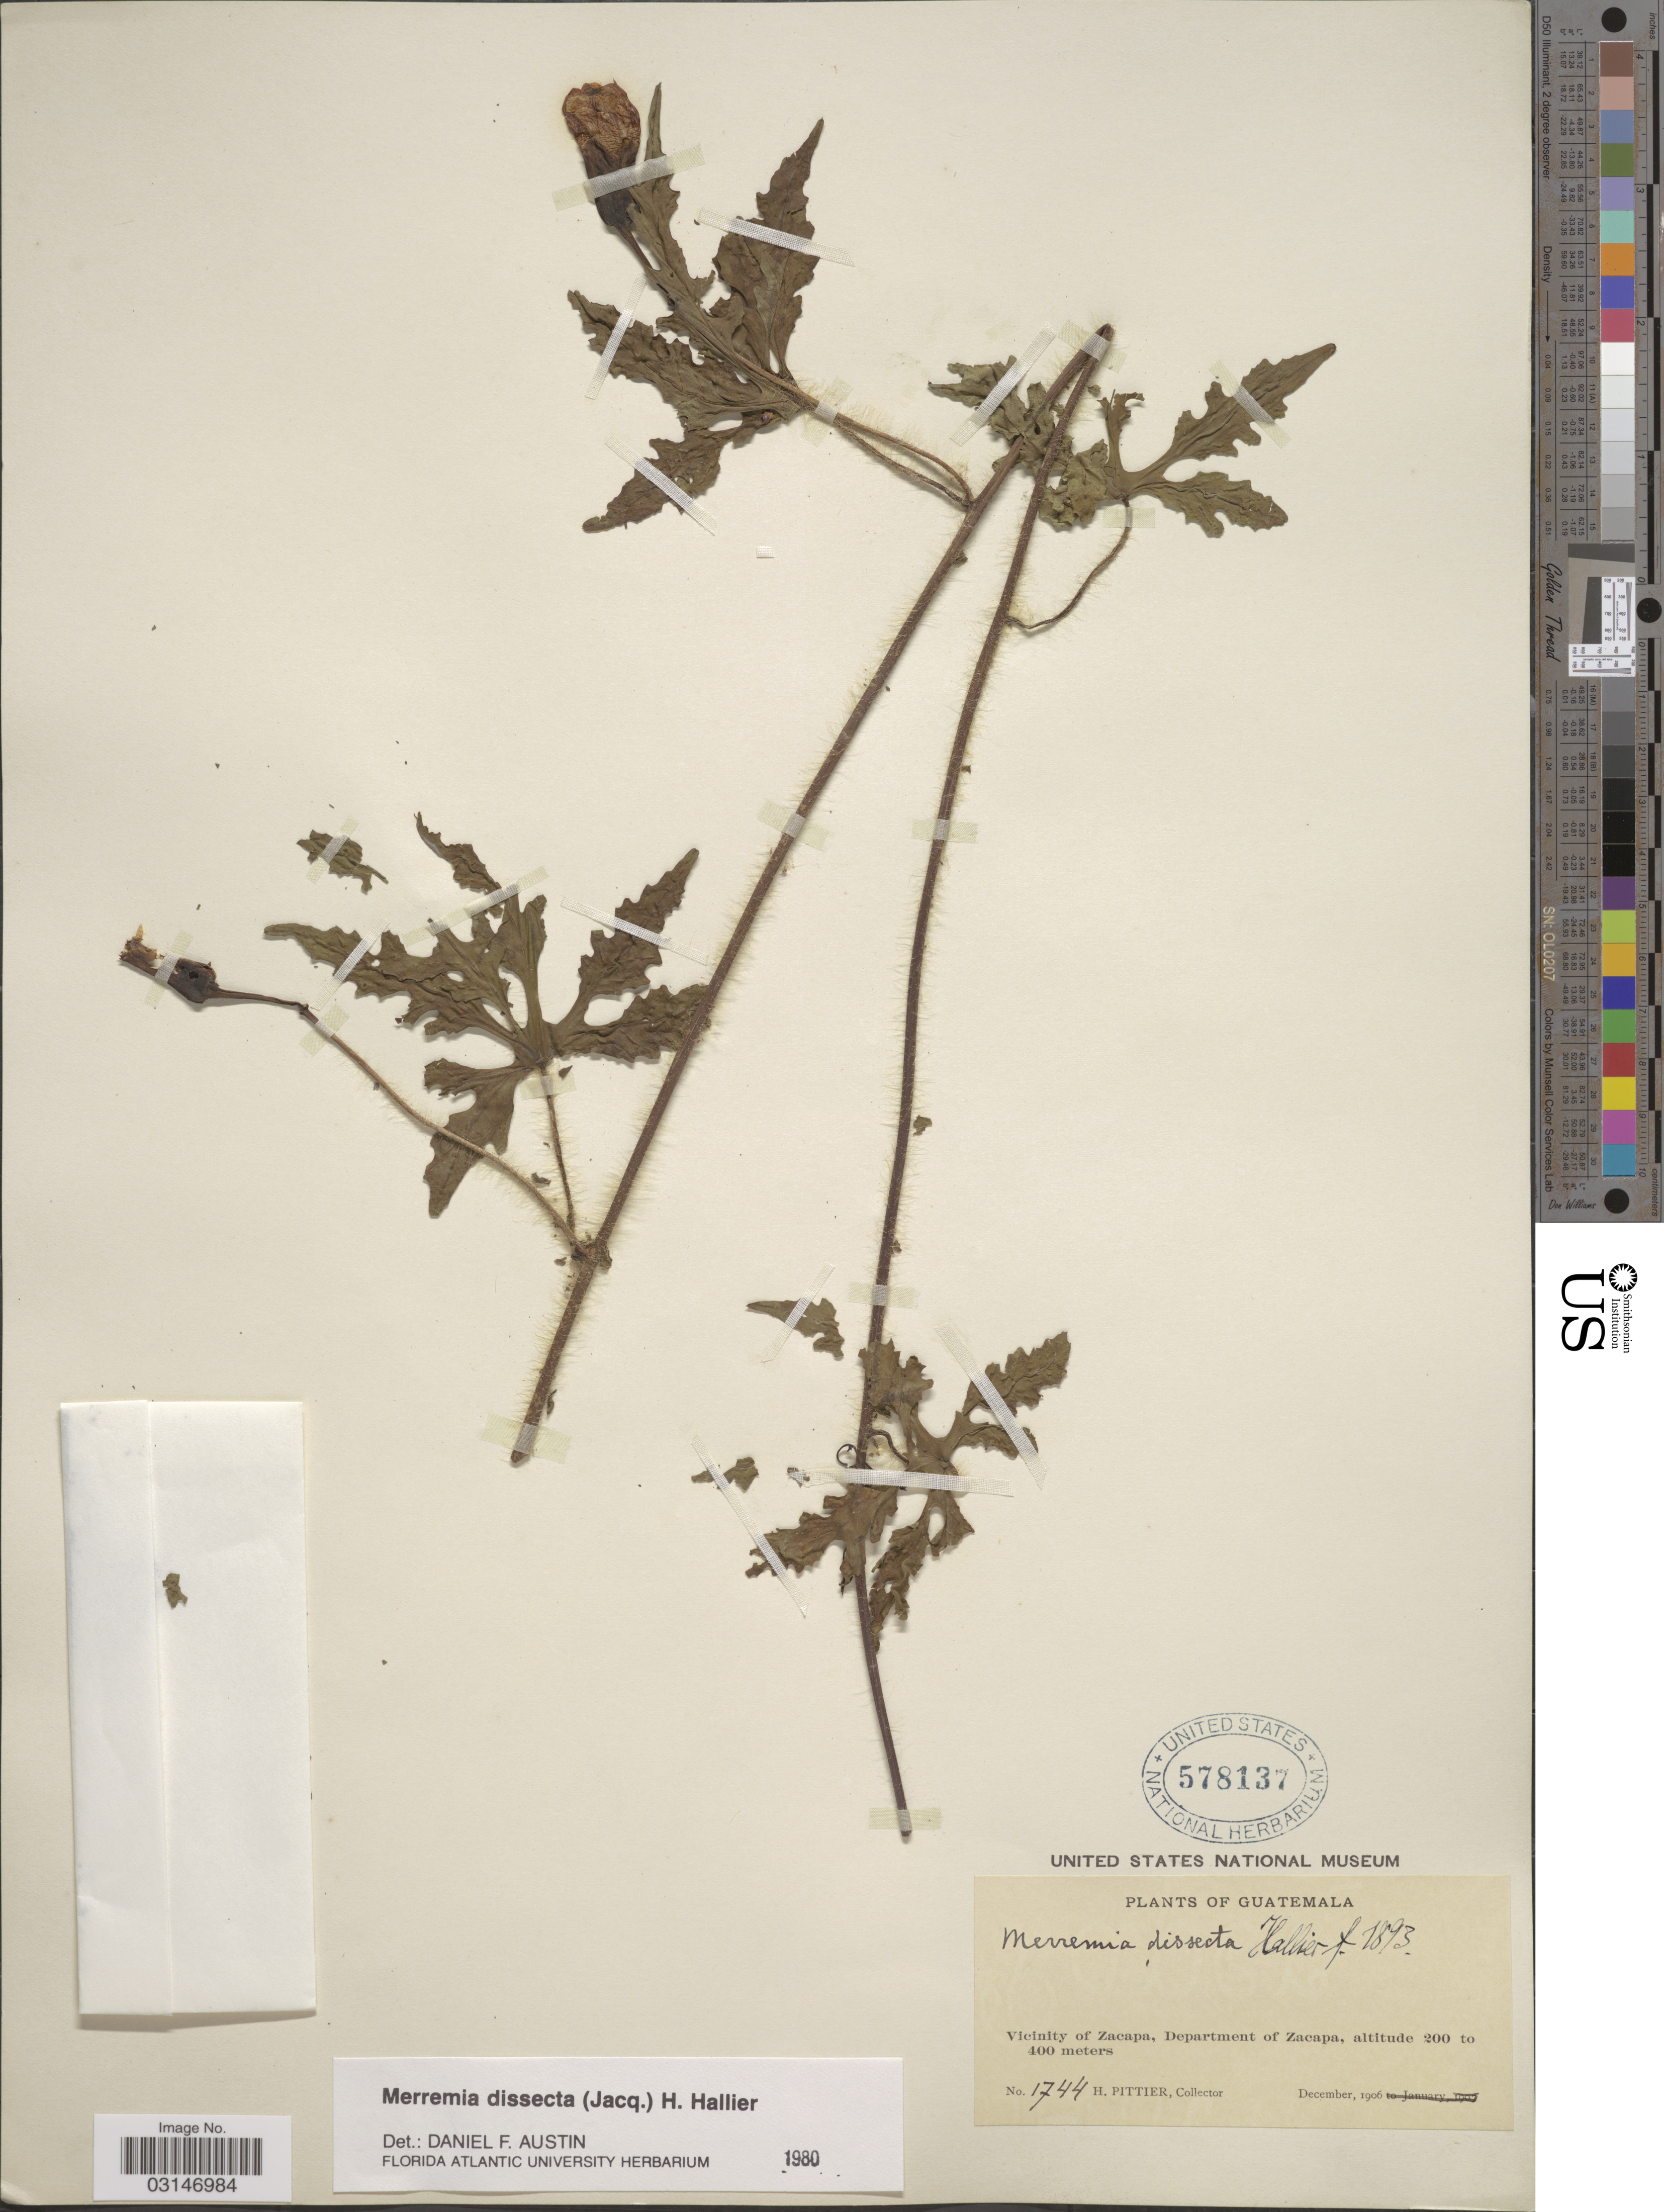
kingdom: Plantae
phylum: Tracheophyta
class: Magnoliopsida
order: Solanales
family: Convolvulaceae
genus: Distimake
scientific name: Distimake dissectus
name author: (Jacq.) A. R. Simões & Staples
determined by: Strong, Mark T., (BOT), Smithsonian Institution - National Museum of Natural History (UNITED STATES)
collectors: H. F. Pittier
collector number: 1744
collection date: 1906-12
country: Guatemala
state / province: Zacapa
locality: Vicinity of Zacapa, Department of Zacapa.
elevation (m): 200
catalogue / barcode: US 578137